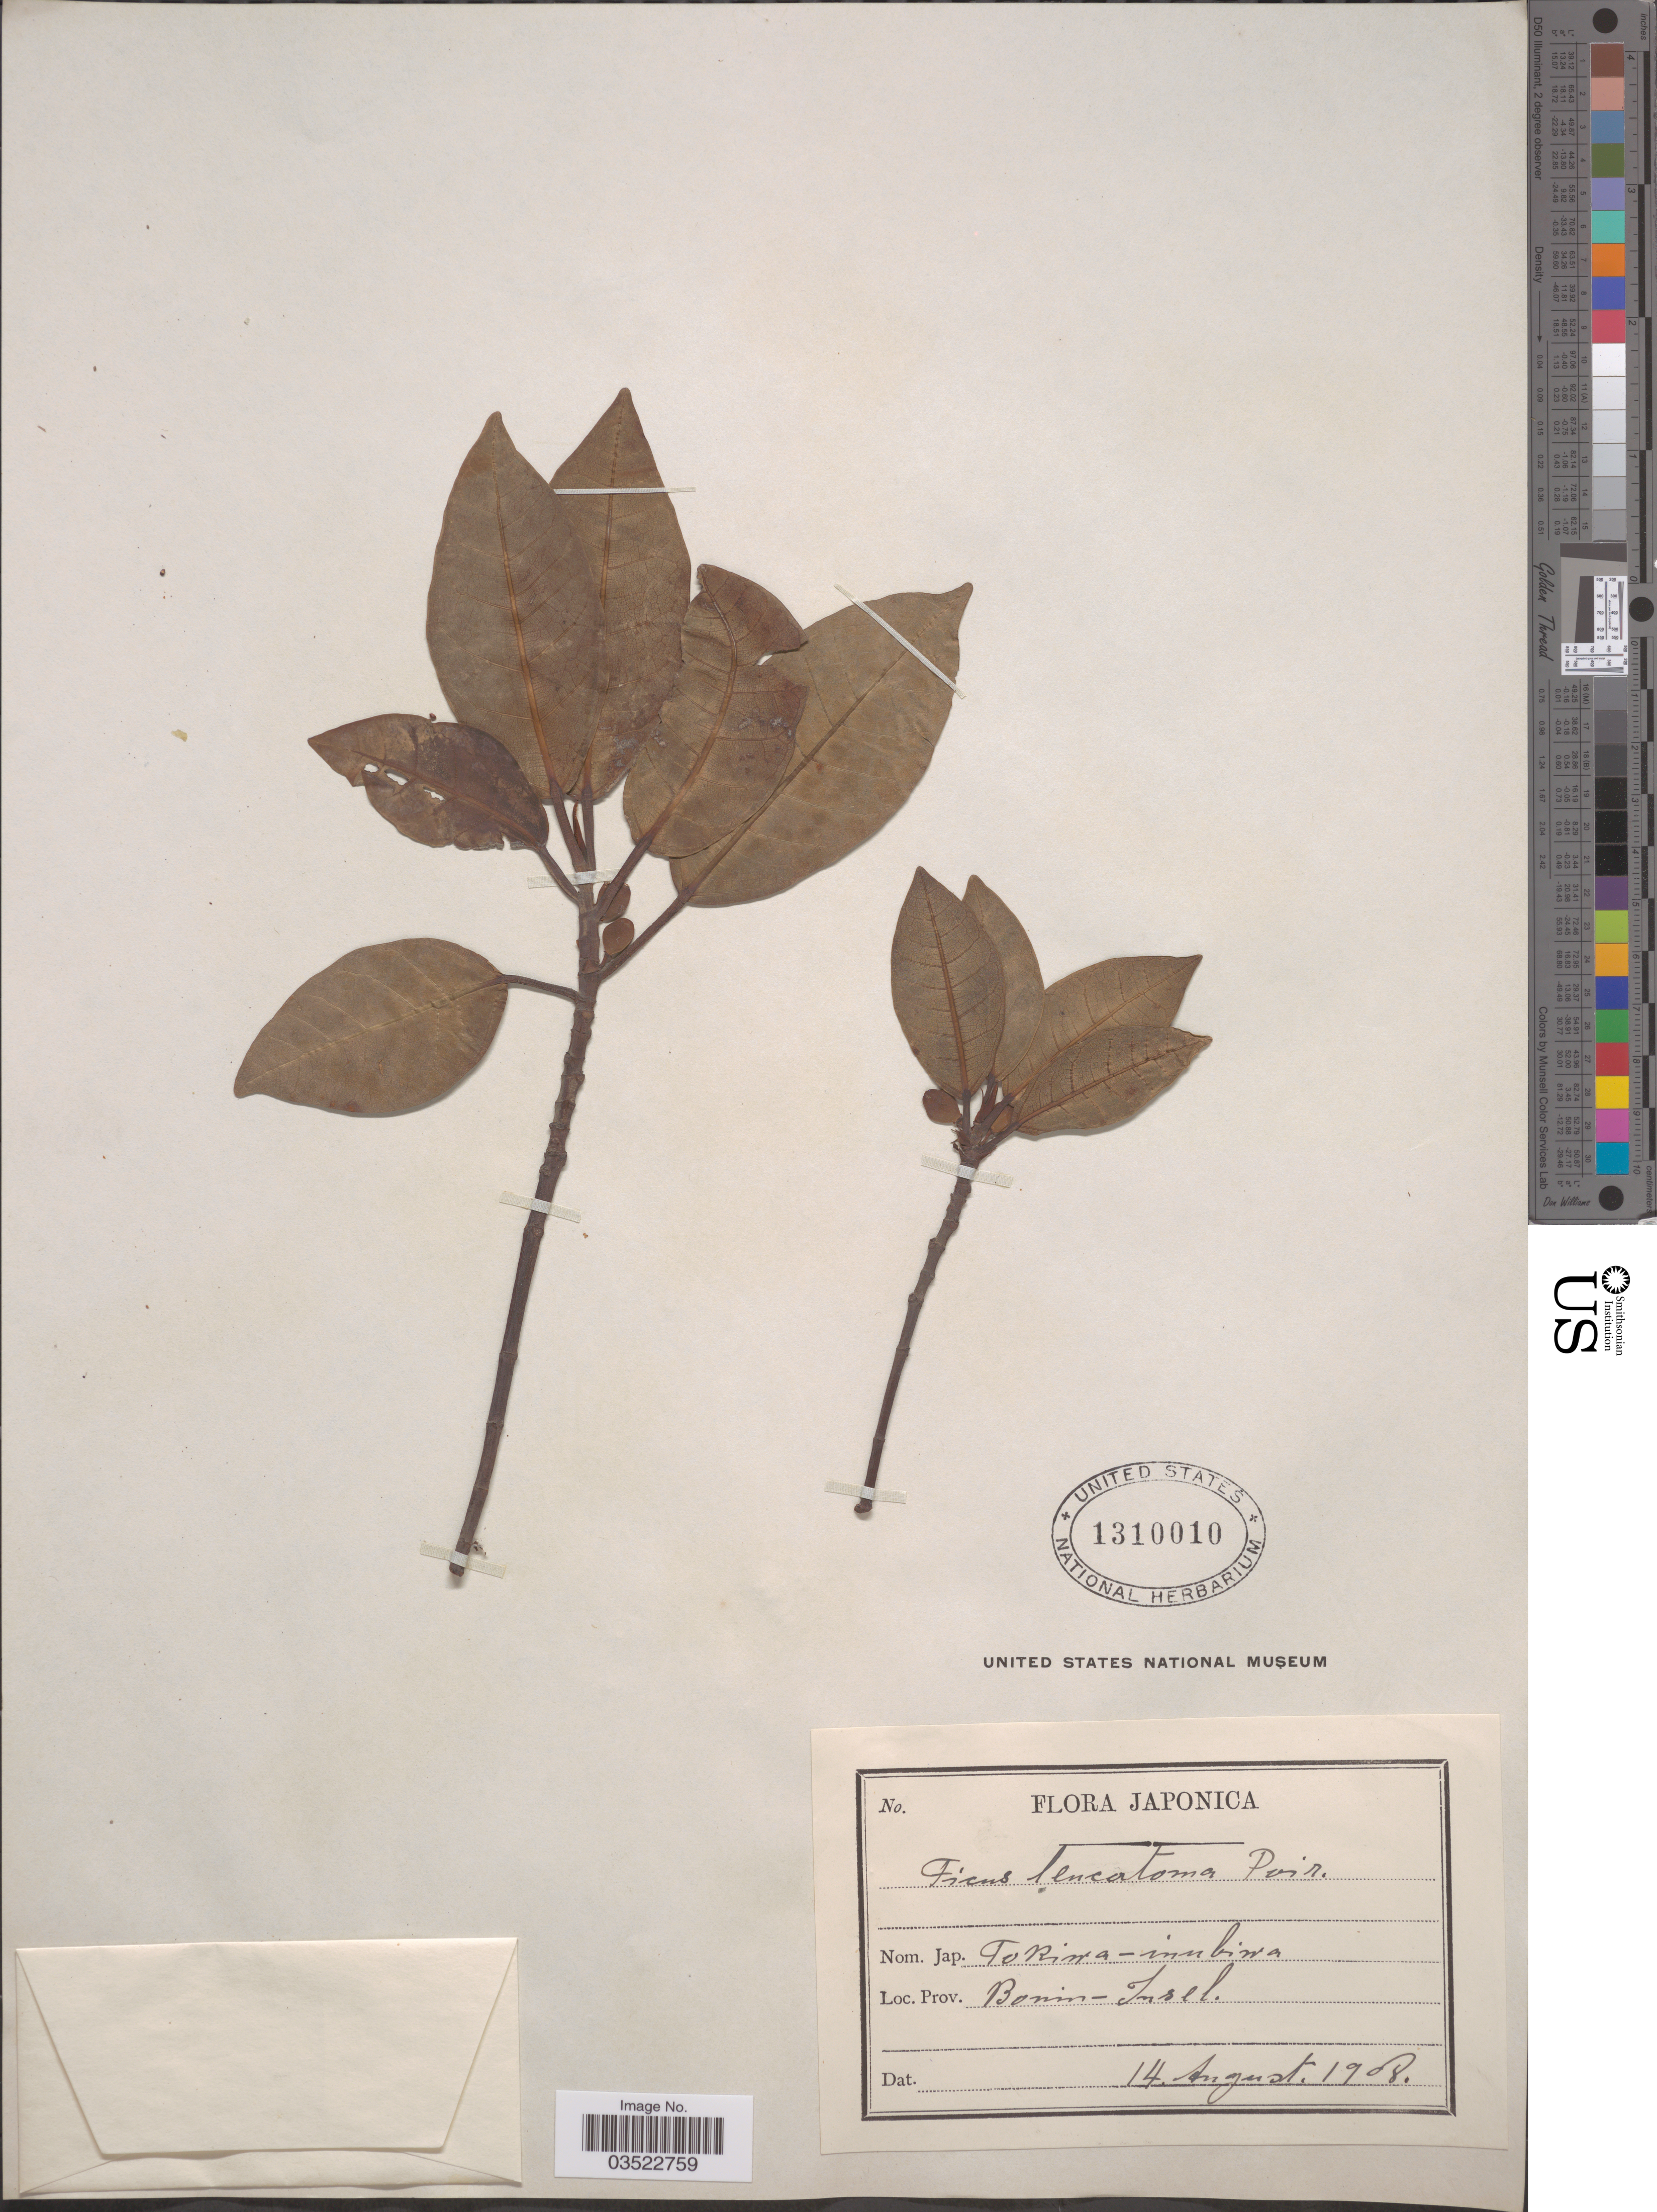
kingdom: Plantae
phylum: Tracheophyta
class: Magnoliopsida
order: Rosales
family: Moraceae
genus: Ficus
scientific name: Ficus septica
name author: Burm. f.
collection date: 1908-08-14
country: Japan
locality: Japonica. Prov. Bonin-Insel.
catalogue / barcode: US 1310010